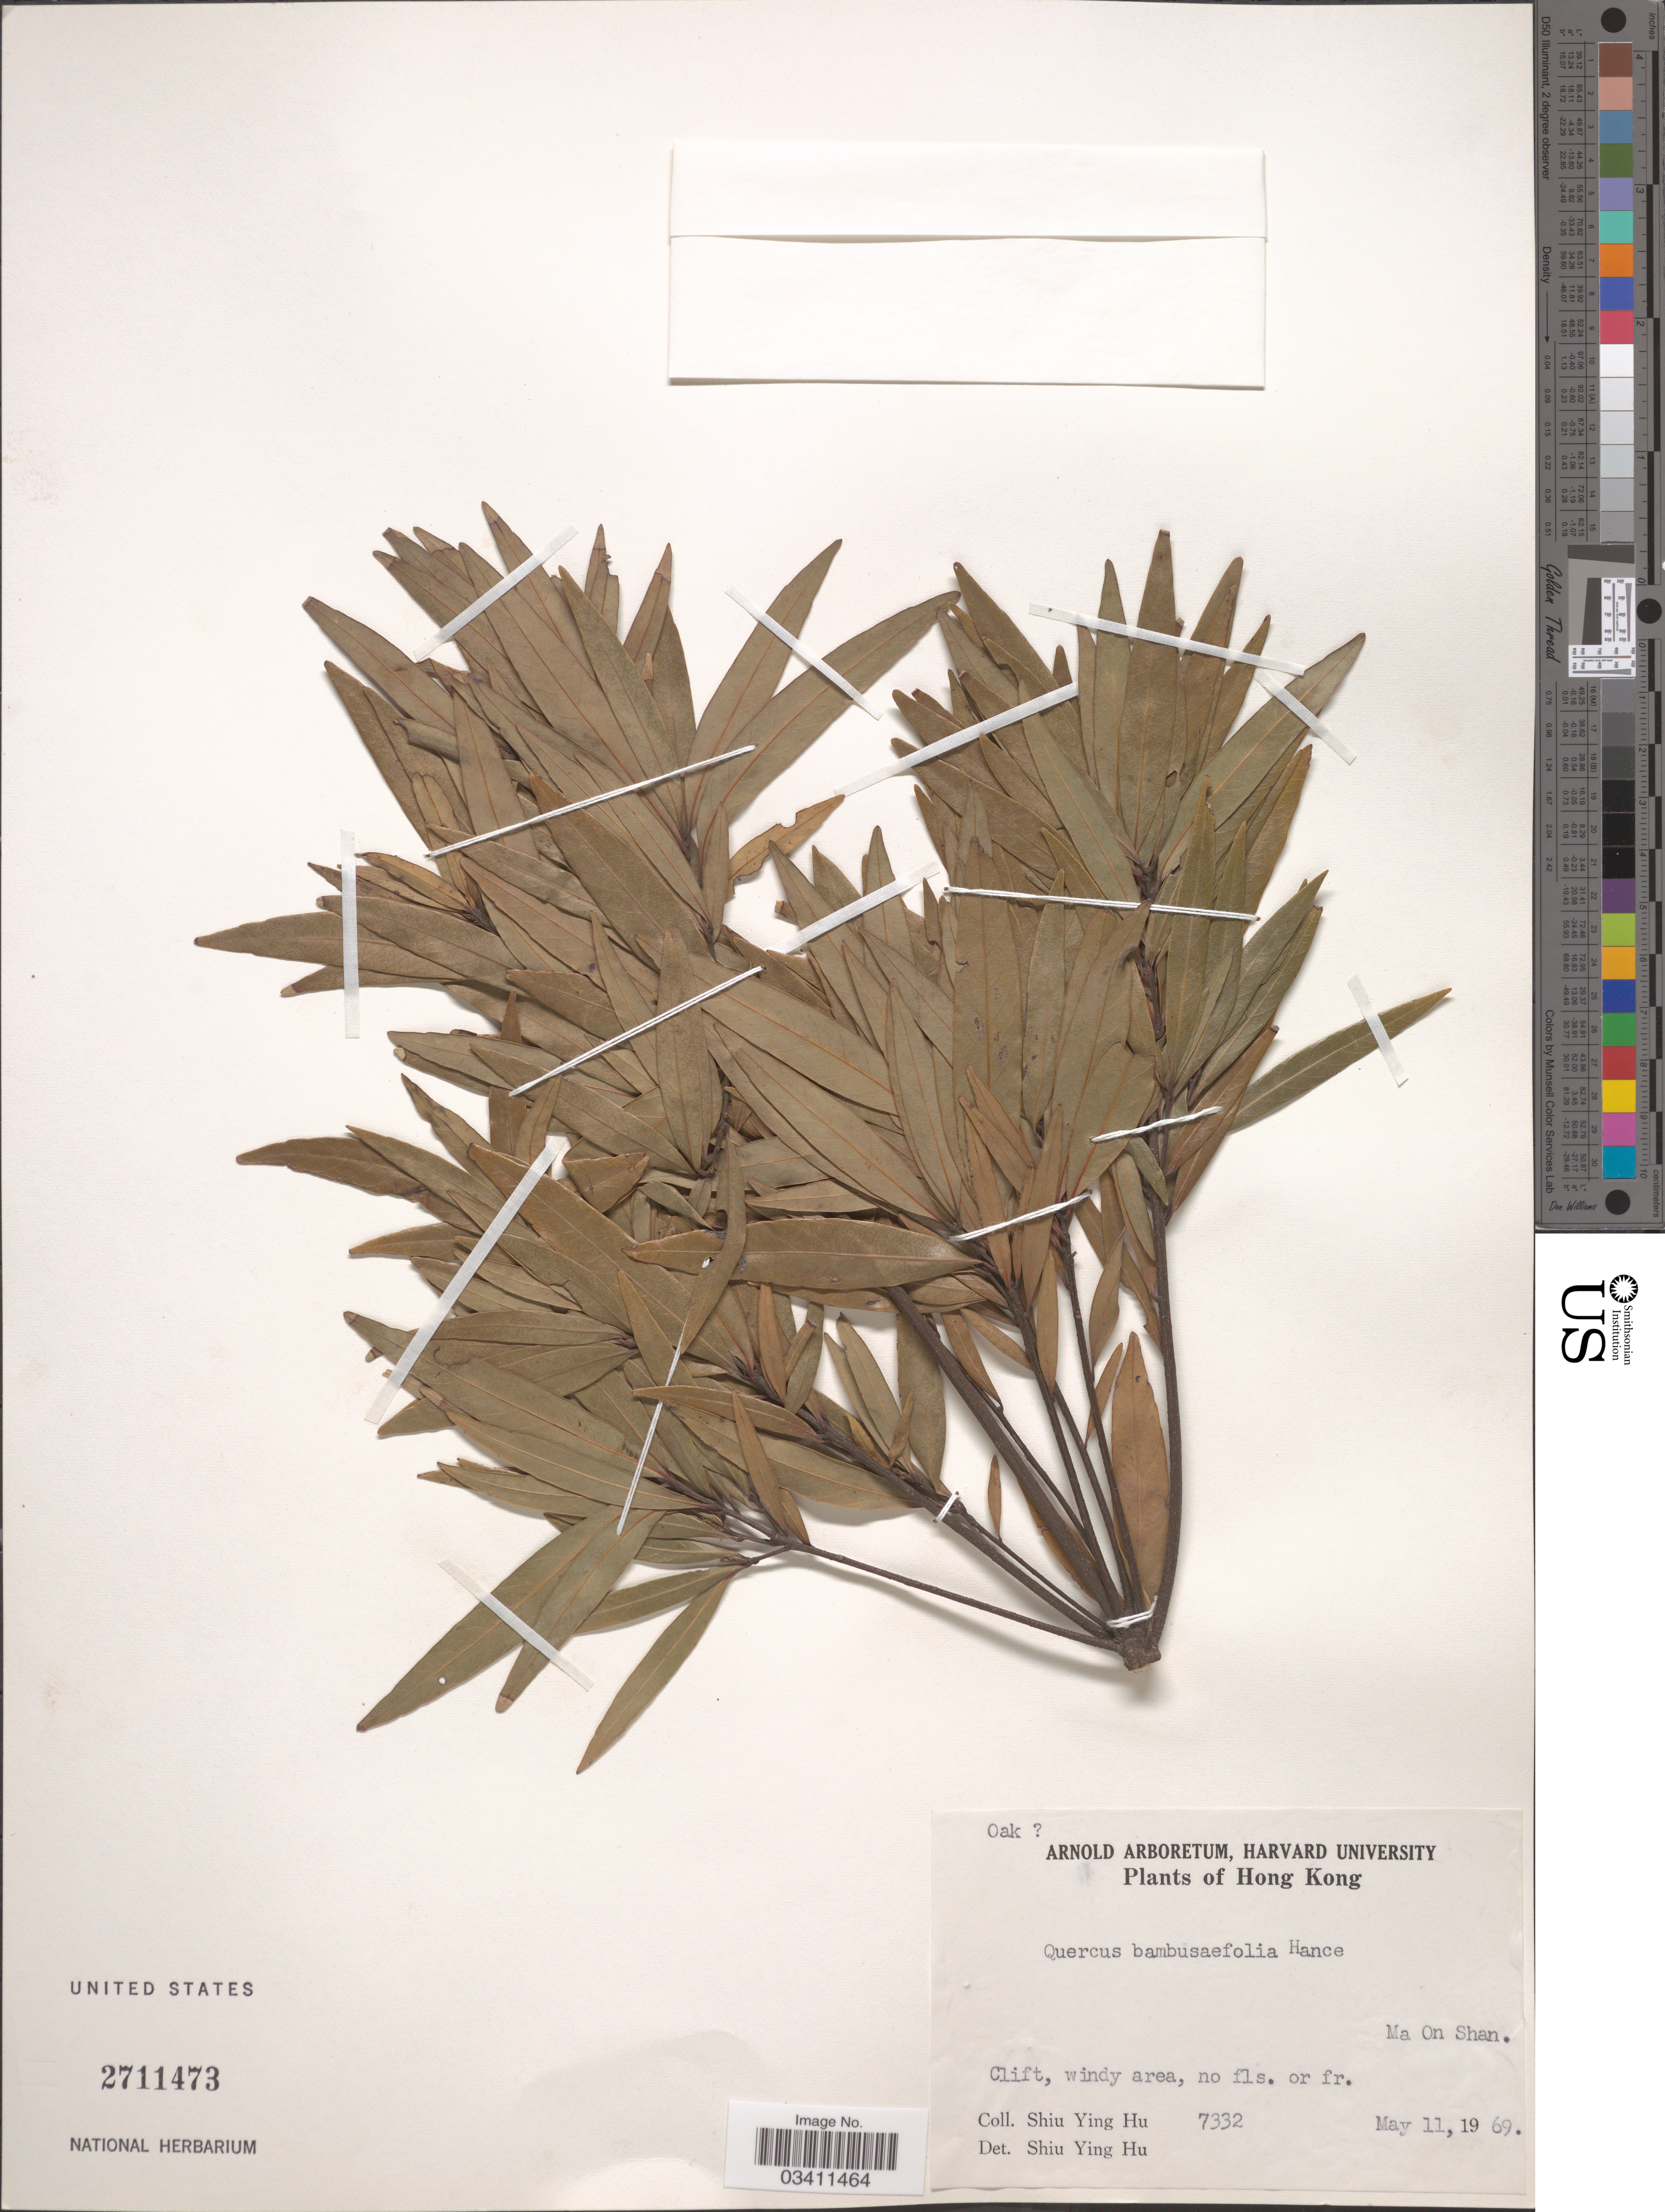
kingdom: Plantae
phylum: Tracheophyta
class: Magnoliopsida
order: Fagales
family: Fagaceae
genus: Quercus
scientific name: Quercus bambusaefolia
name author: Hance in Seem.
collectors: S. Y. Hu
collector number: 7332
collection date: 1969-05-11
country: China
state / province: Hong Kong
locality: Ma On Shan. Clift, windy area.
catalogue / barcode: US 2711473